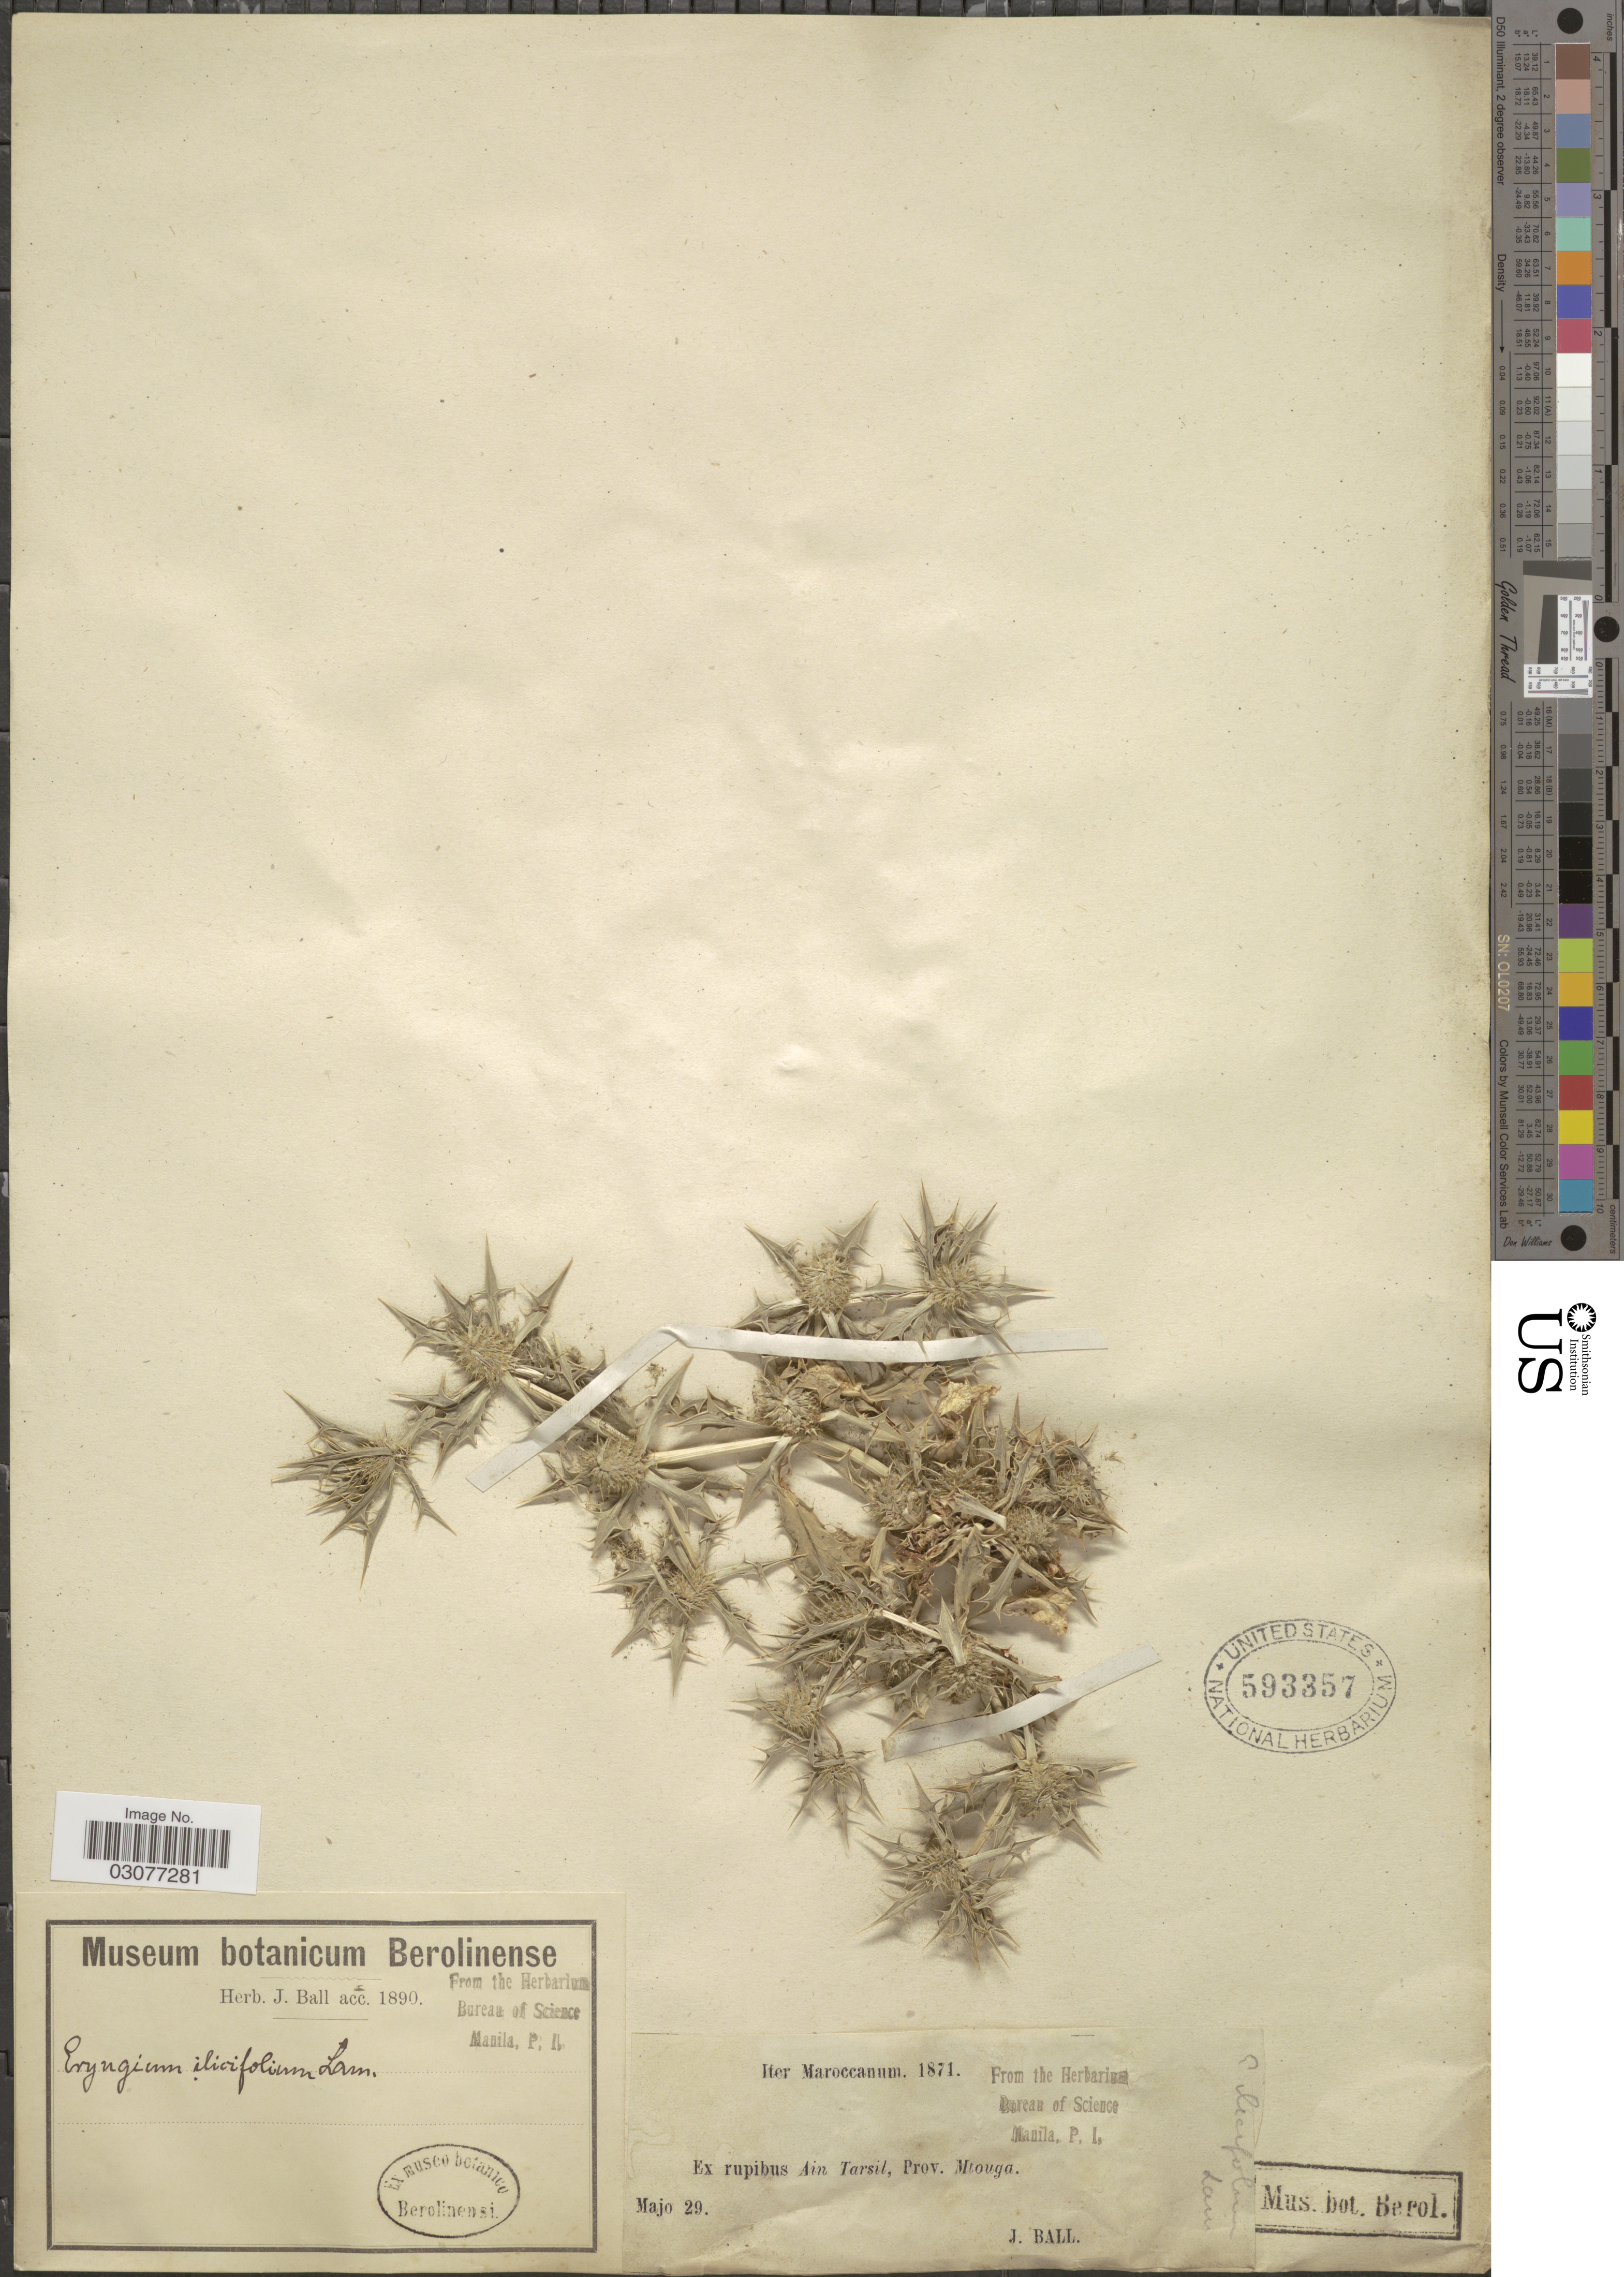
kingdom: Plantae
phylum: Tracheophyta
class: Magnoliopsida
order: Apiales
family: Apiaceae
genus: Eryngium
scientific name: Eryngium ilicifolium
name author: Lam.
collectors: J. Ball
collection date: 1874-05-29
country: Morocco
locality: Maroccanum, Ex rupibus Ain Tarsil, Prov. Mtouga.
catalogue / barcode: US 593357